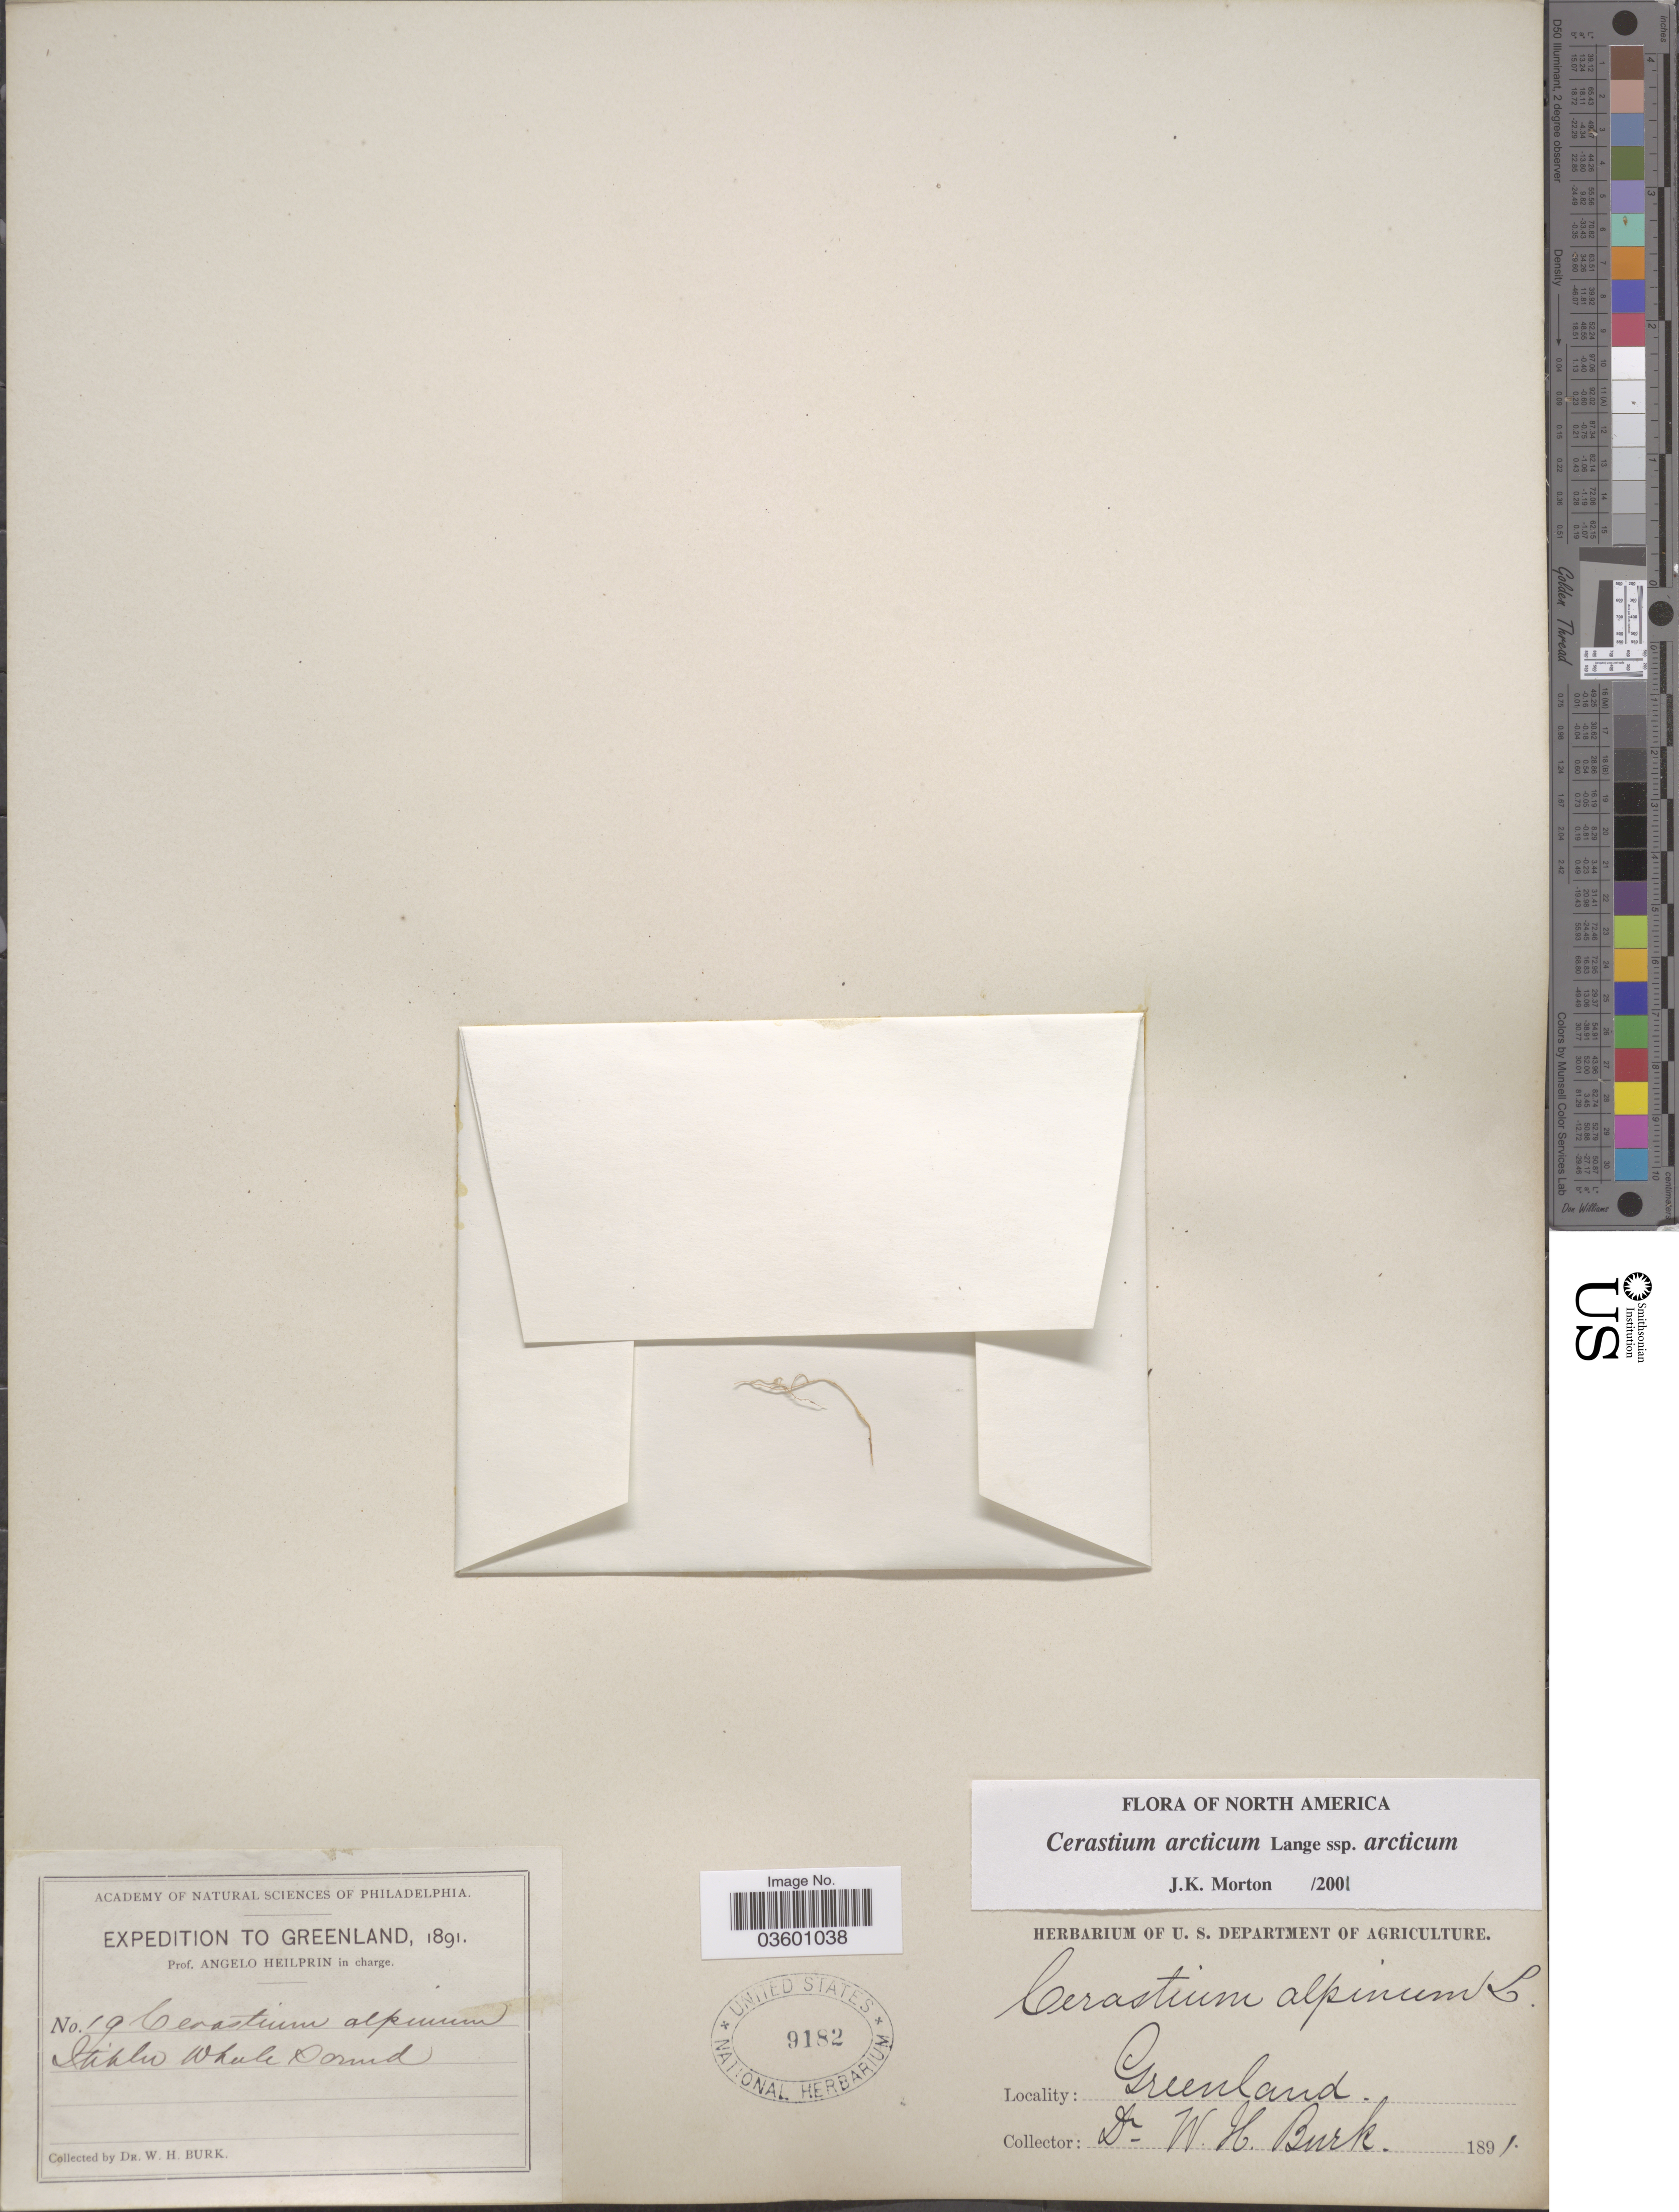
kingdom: Plantae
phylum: Tracheophyta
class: Magnoliopsida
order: Caryophyllales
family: Caryophyllaceae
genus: Cerastium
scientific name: Cerastium arcticum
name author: Lange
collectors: W. Burk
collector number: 19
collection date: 1891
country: Greenland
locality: Stihln [interpreted] Whale Sound.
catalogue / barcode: US 9182